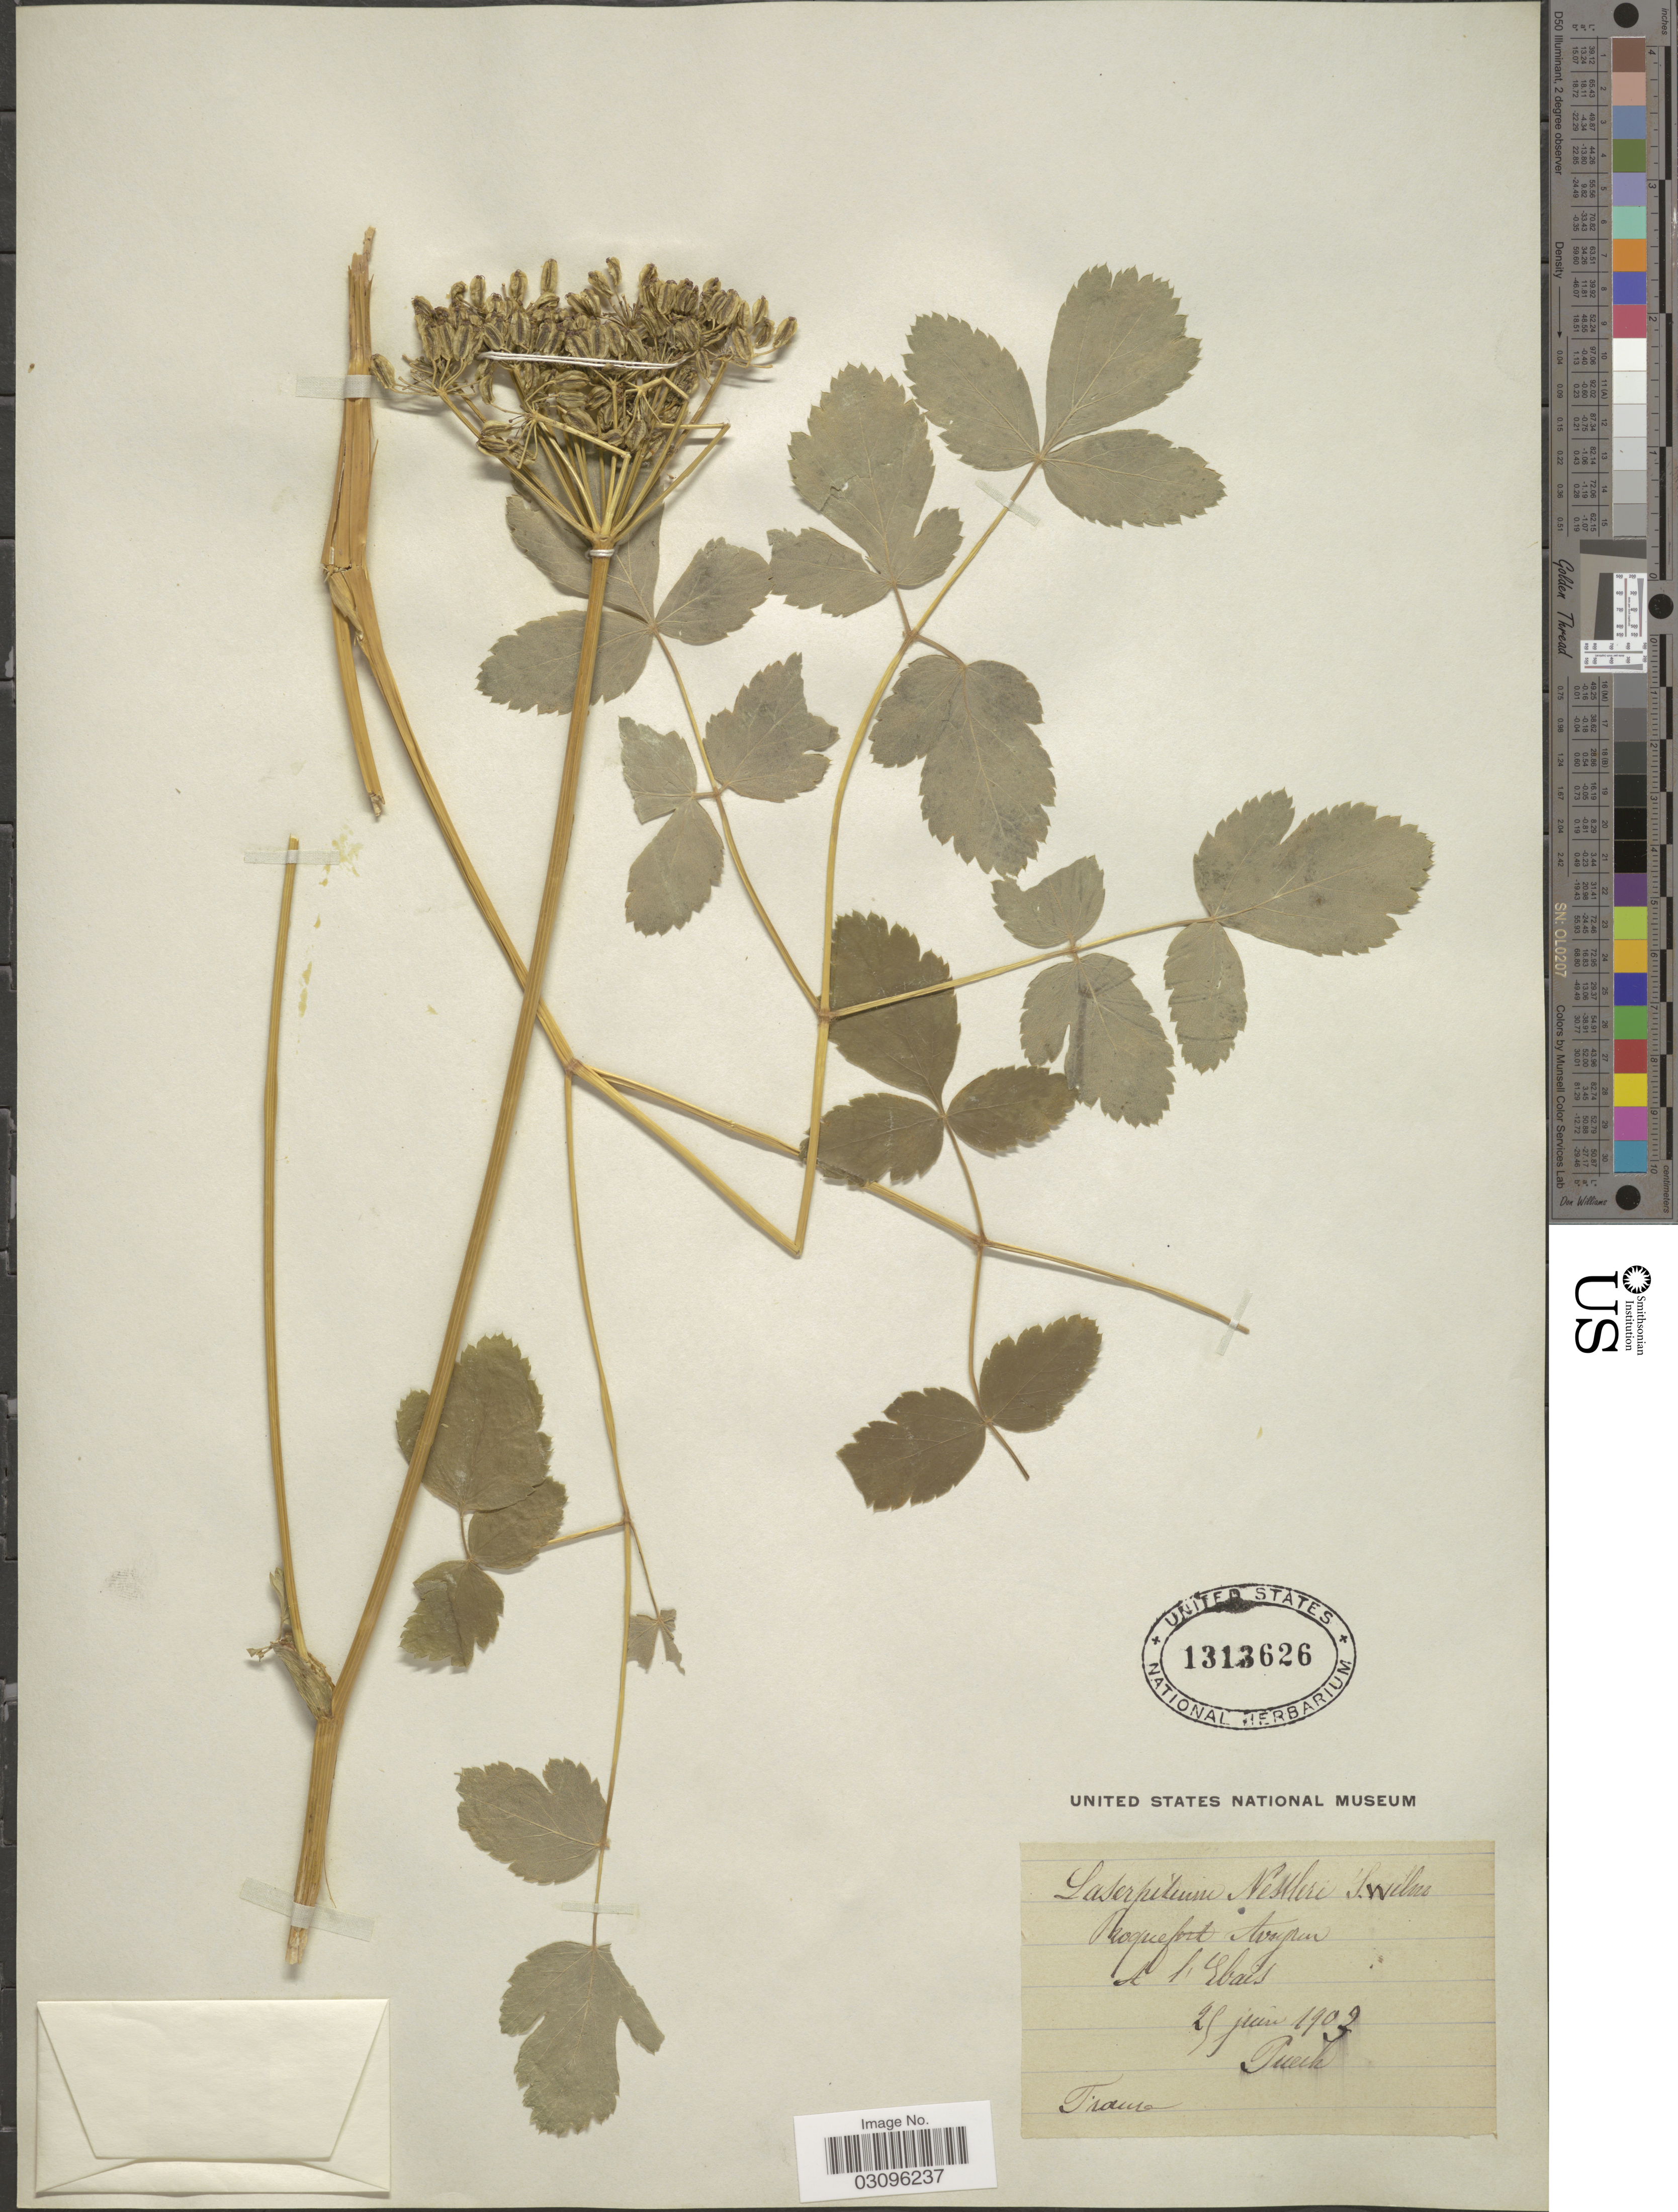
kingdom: Plantae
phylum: Tracheophyta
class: Magnoliopsida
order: Apiales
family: Apiaceae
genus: Laserpitium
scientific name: Laserpitium nestleri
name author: Soy.-Will.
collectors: Puech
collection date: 1903-06-25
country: France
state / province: Occitanie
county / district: Aveyron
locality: Roquefort Aveyron a l'Ebais.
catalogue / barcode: US 1313626